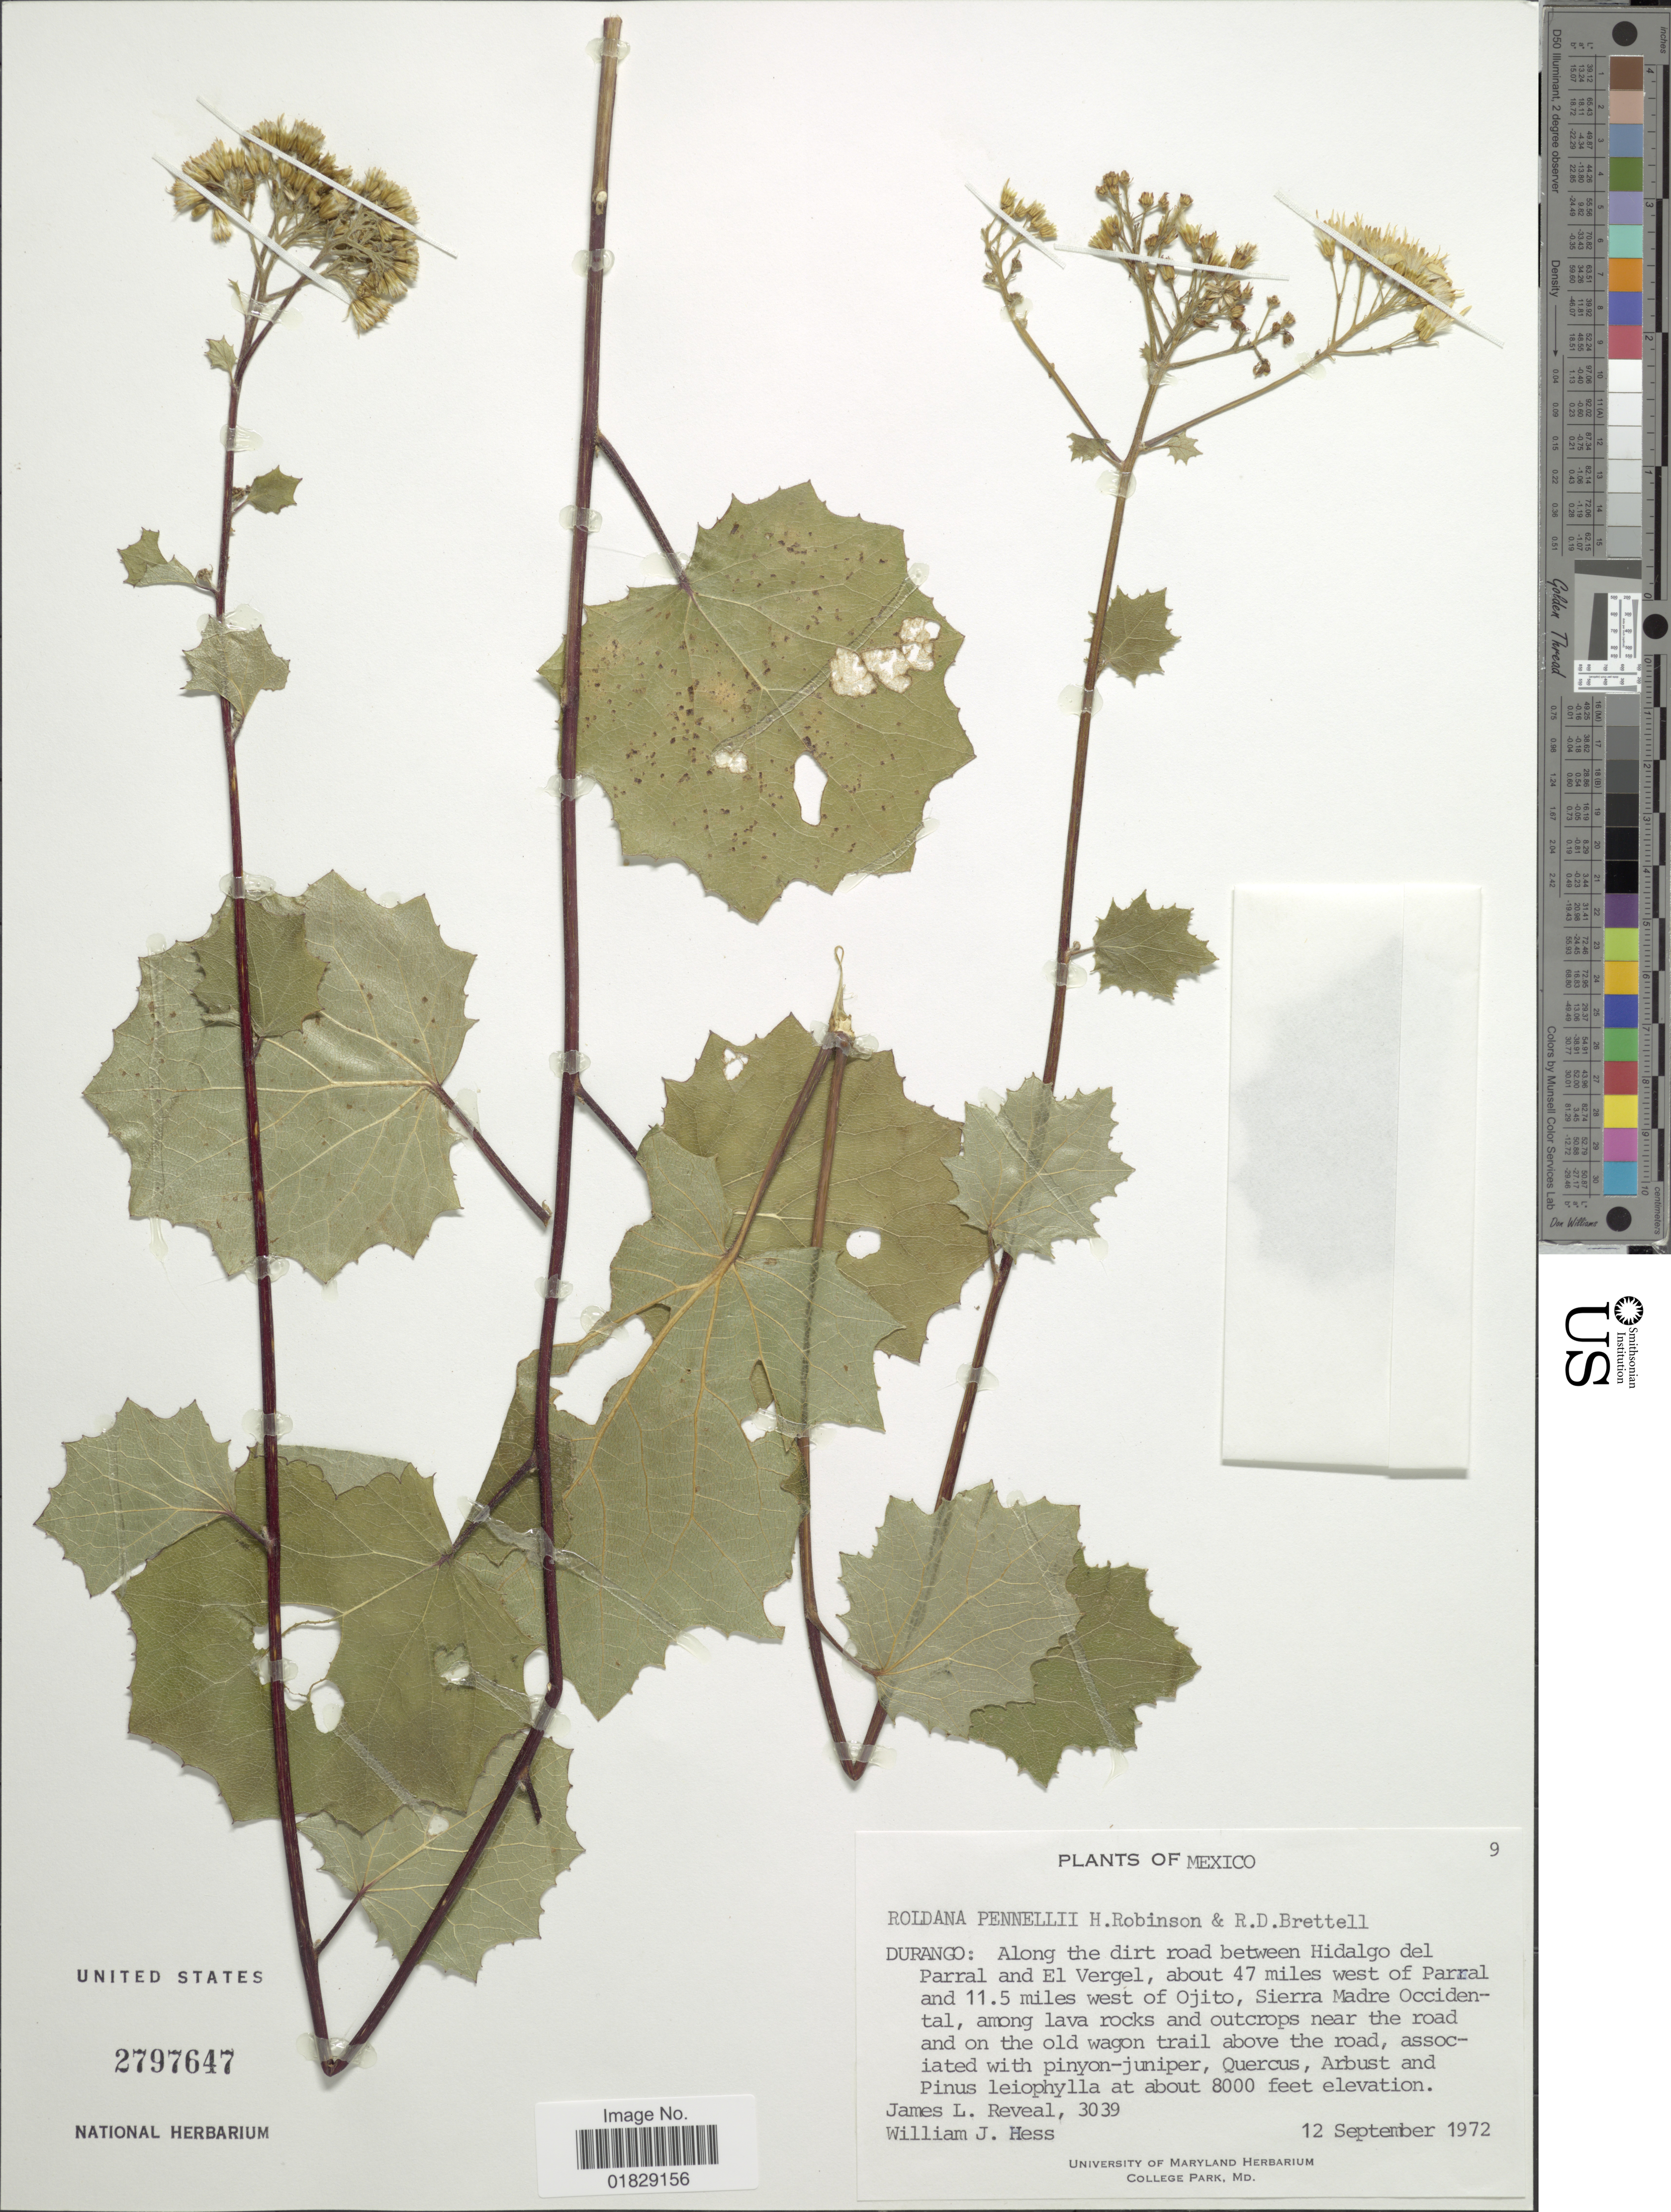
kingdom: Plantae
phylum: Tracheophyta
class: Magnoliopsida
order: Asterales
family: Asteraceae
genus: Roldana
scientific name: Roldana pennellii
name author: H. Rob. & Brettell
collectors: J. L. Reveal & W. Hess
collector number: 3039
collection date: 1972-09-12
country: Mexico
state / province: Durango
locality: Durango: Along the dirt road between Hidalgo del Parral and El Vergel, about 47 miles west of Parral and 11.5 miles west of Ojito, Sierra Madre Occidental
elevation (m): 2438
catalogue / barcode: US 2797647